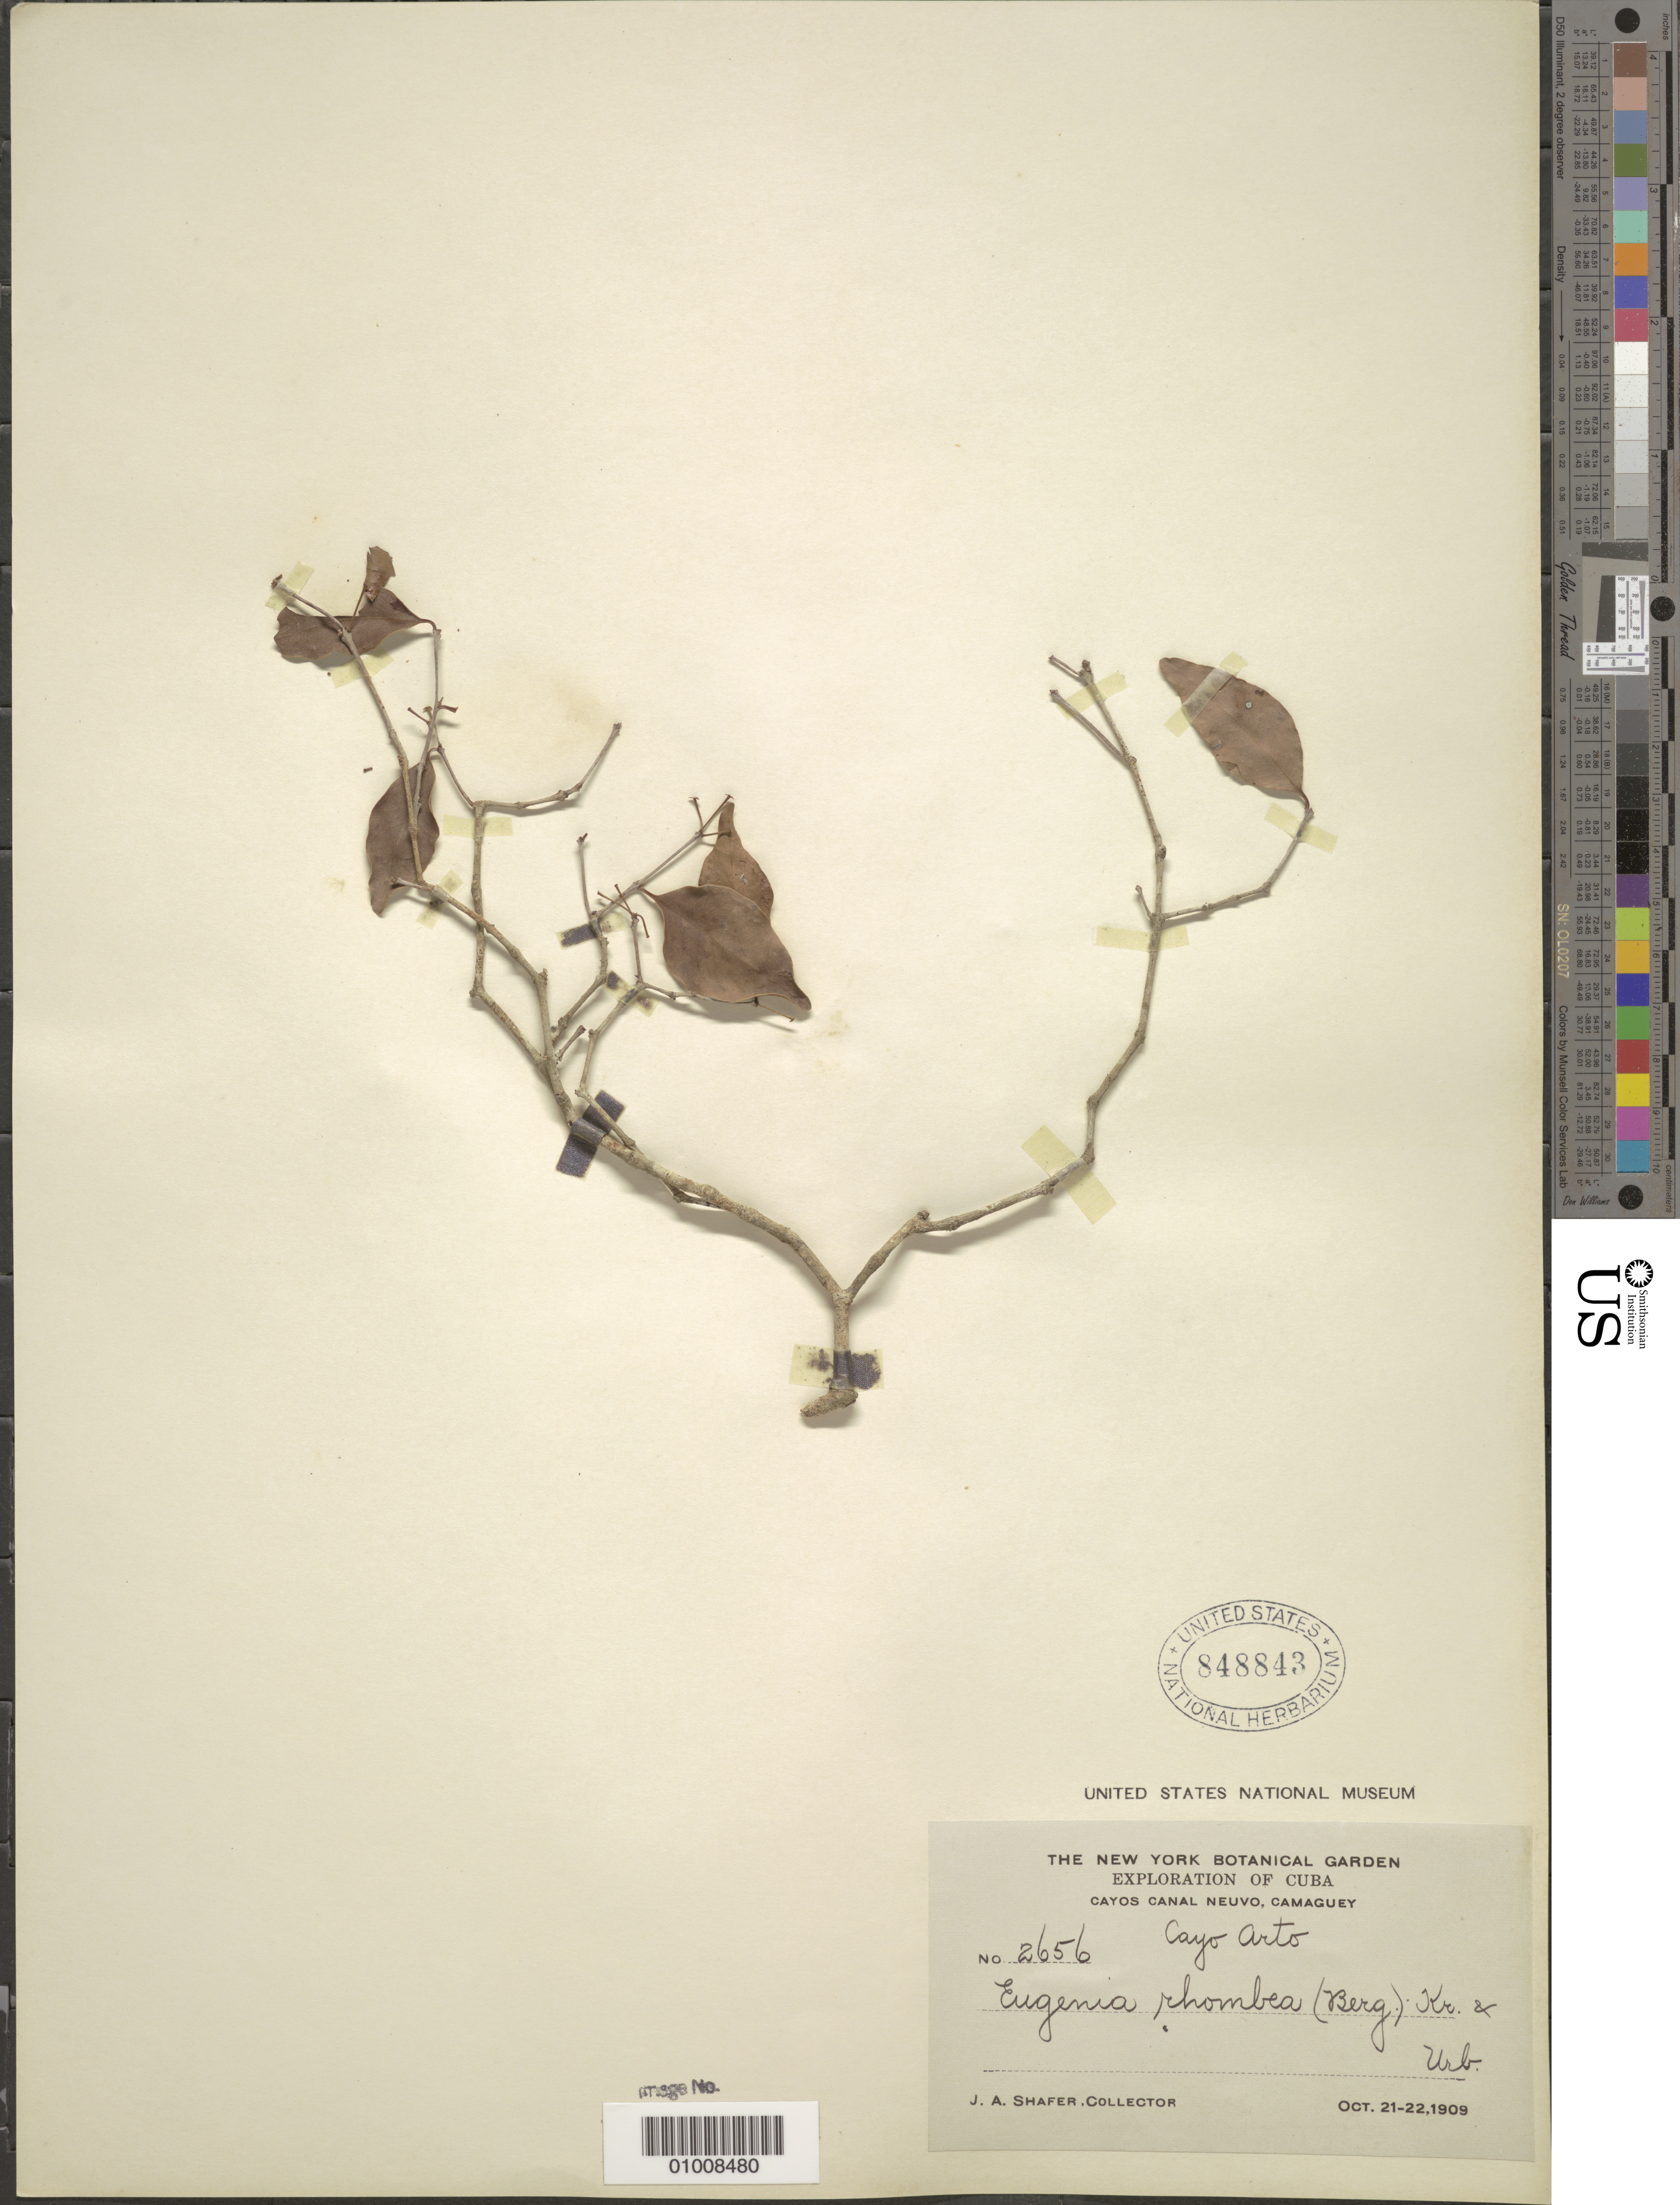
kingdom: Plantae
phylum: Tracheophyta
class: Magnoliopsida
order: Myrtales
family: Myrtaceae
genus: Eugenia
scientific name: Eugenia rhombea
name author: (O. Berg) Krug & Urb.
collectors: J. A. Shafer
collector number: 2656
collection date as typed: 21 Oct 1909 to 22 Oct 1909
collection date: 1909-10-21/1909-10-22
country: Cuba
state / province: Camagüey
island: Cuba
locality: Cayos del Canal Nuevo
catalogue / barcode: US 848843